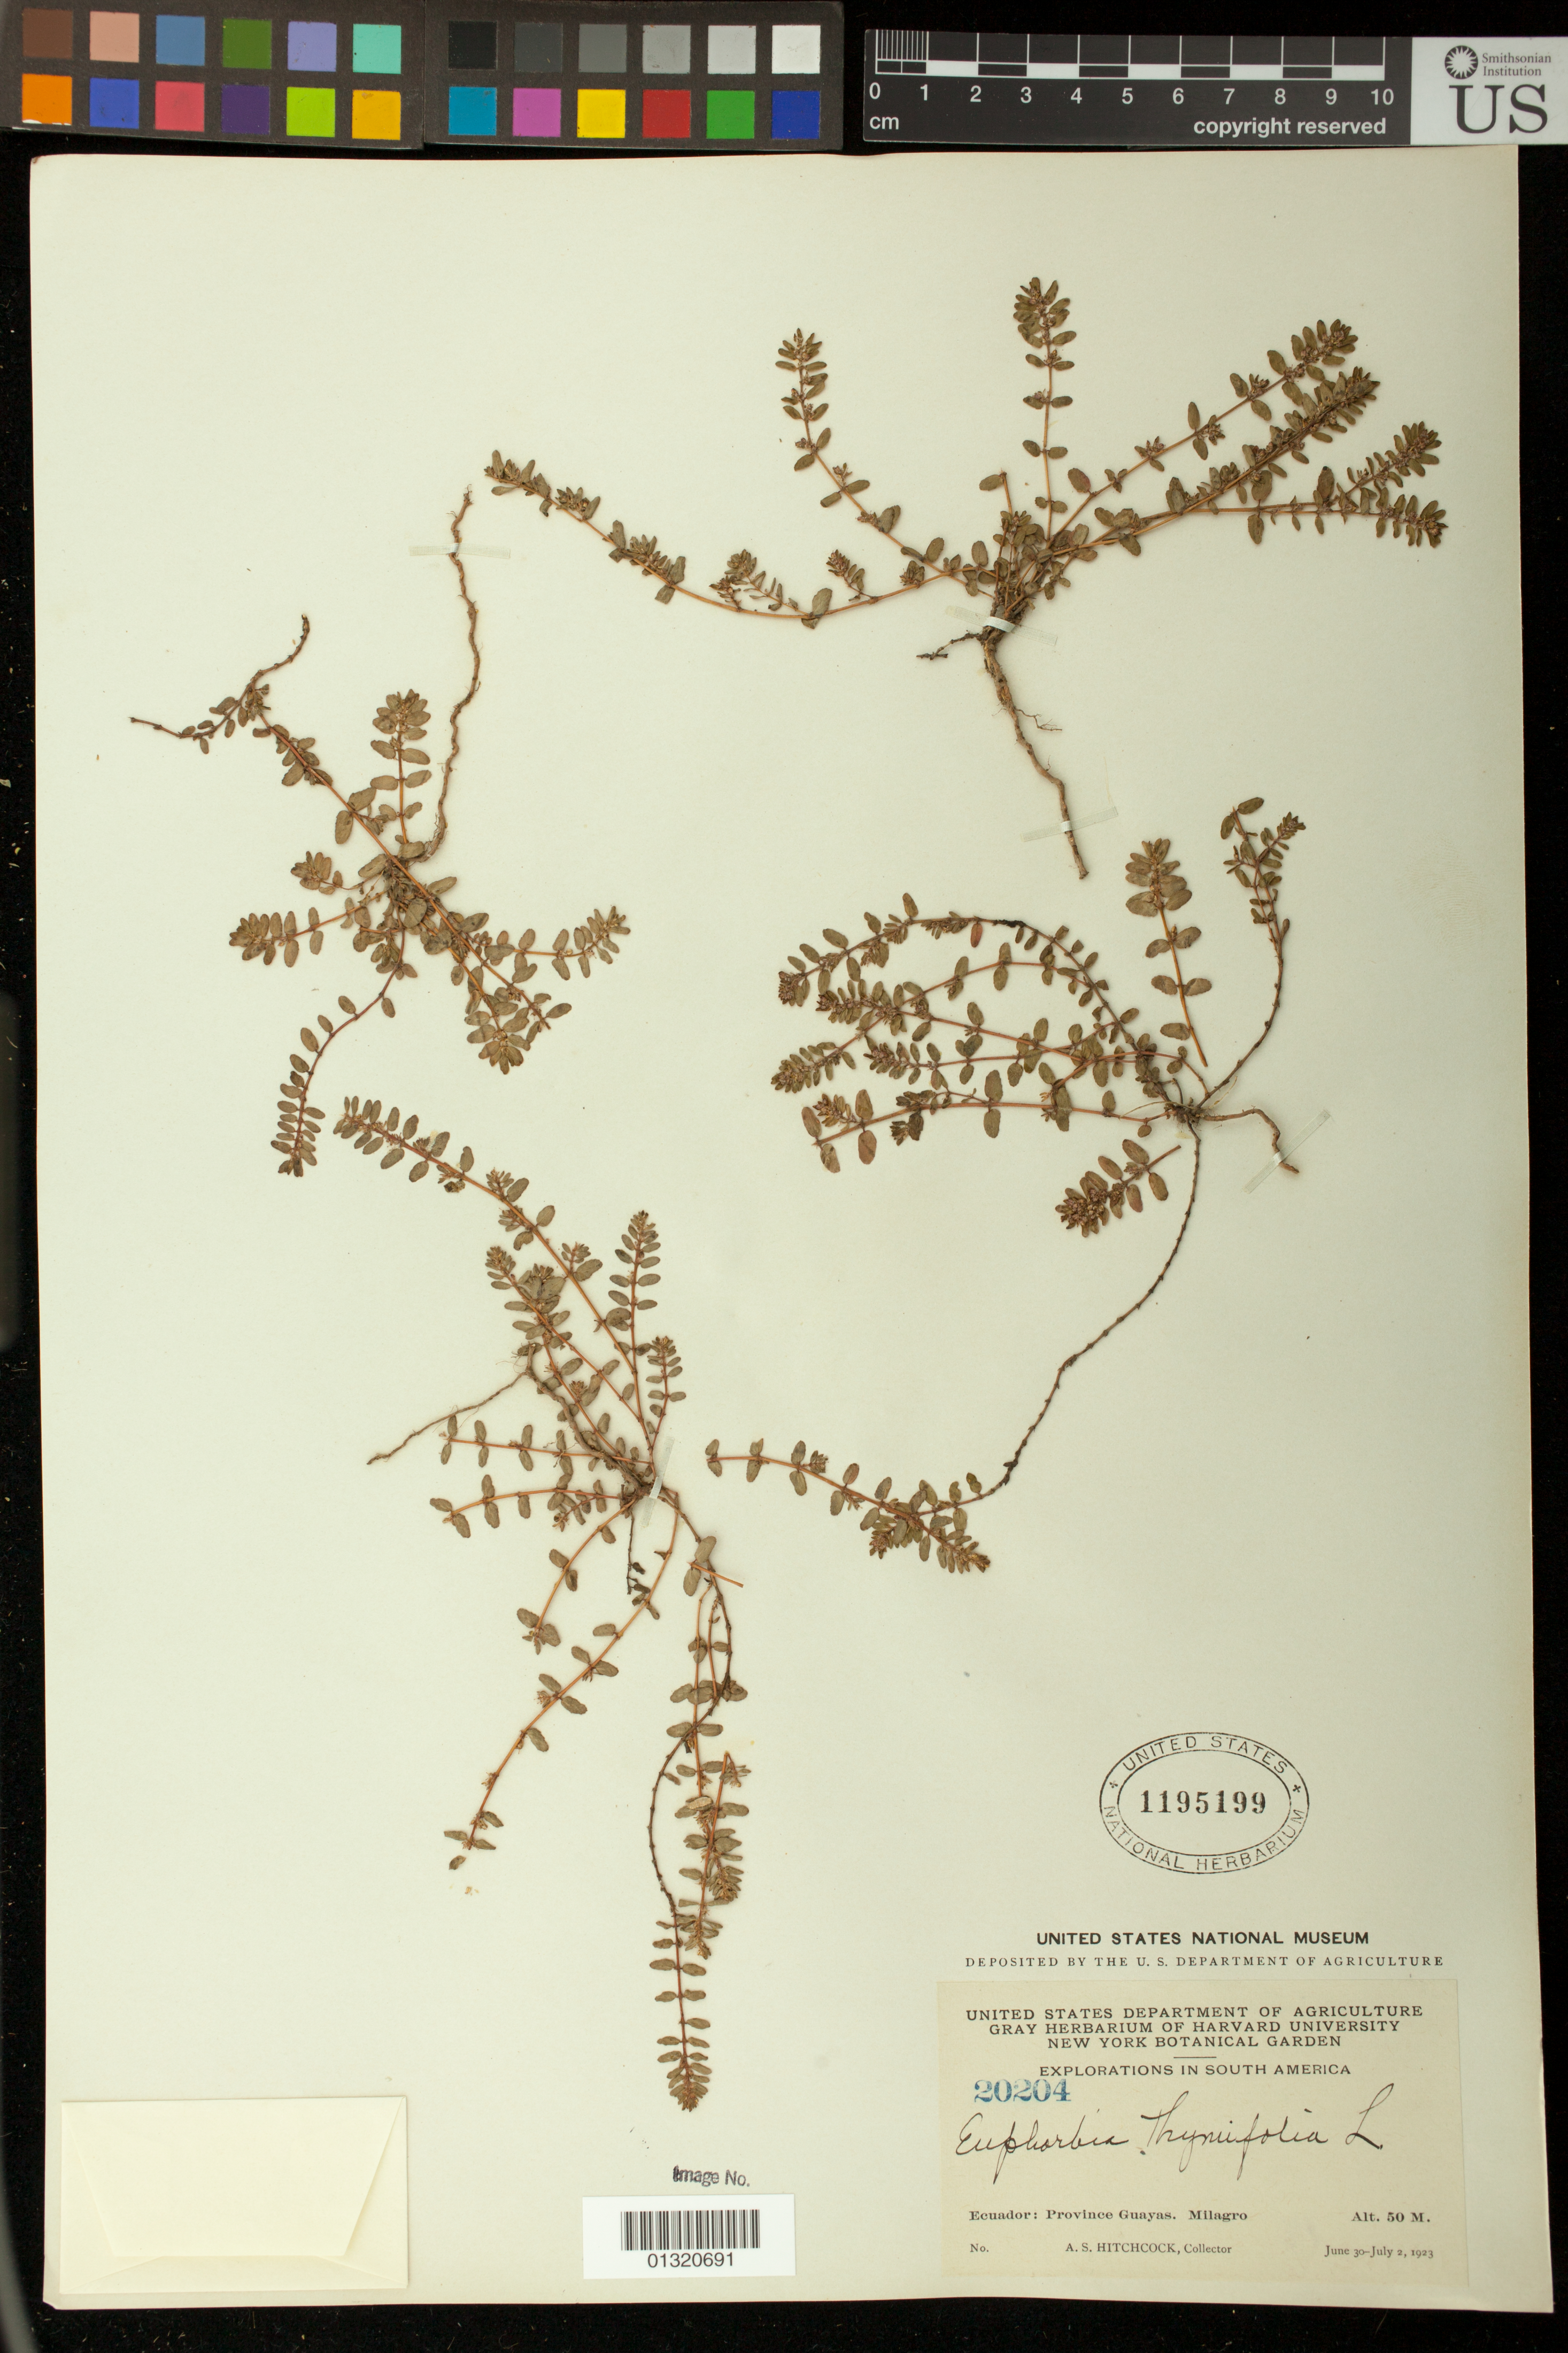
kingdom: Plantae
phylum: Tracheophyta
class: Magnoliopsida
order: Malpighiales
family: Euphorbiaceae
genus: Euphorbia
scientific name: Euphorbia thymifolia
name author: L.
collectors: A. S. Hitchcock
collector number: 20204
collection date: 1923-06-30/1923-07-02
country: Ecuador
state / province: Guayas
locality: Milagro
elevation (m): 50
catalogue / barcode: US 1195199